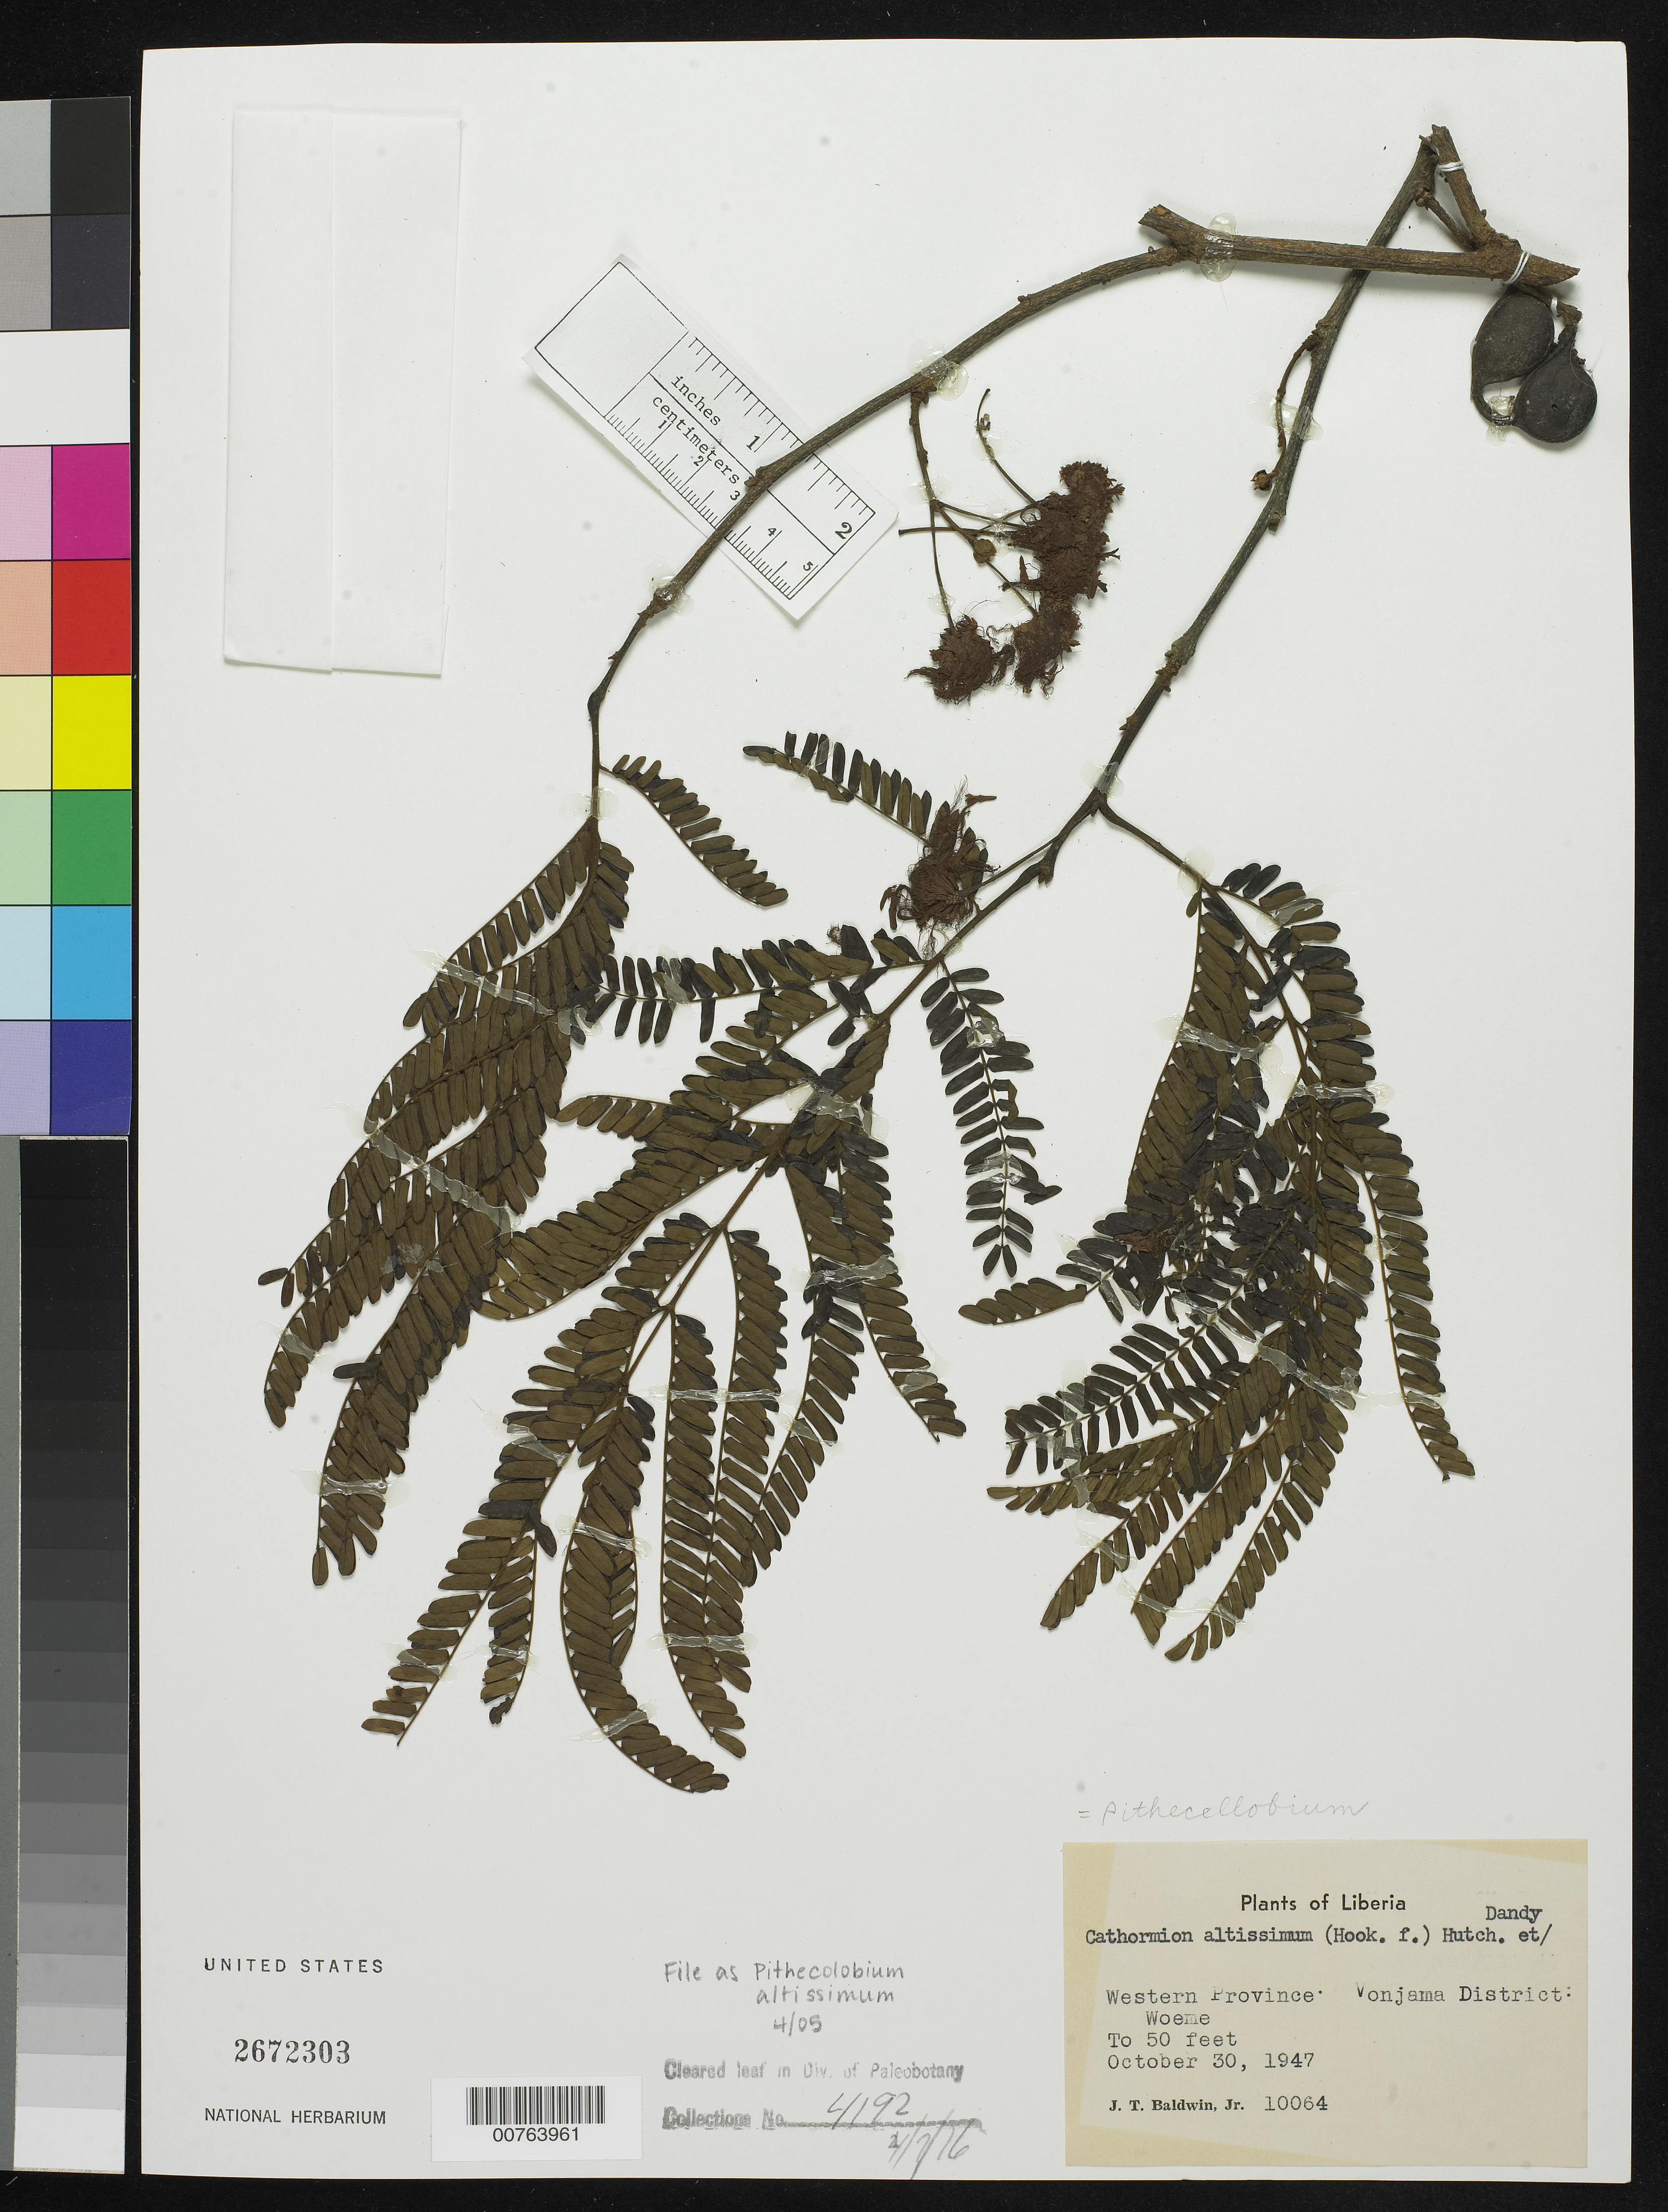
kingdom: Plantae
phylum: Tracheophyta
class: Magnoliopsida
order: Fabales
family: Fabaceae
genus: Osodendron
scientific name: Osodendron altissimum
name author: (Hook. f.) Koenen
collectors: J. T. Baldwin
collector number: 10064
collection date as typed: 30 Oct 1947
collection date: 1947-10-30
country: Liberia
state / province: Lofa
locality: Western Province: Vonjama District: Woeme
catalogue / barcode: US 2672303